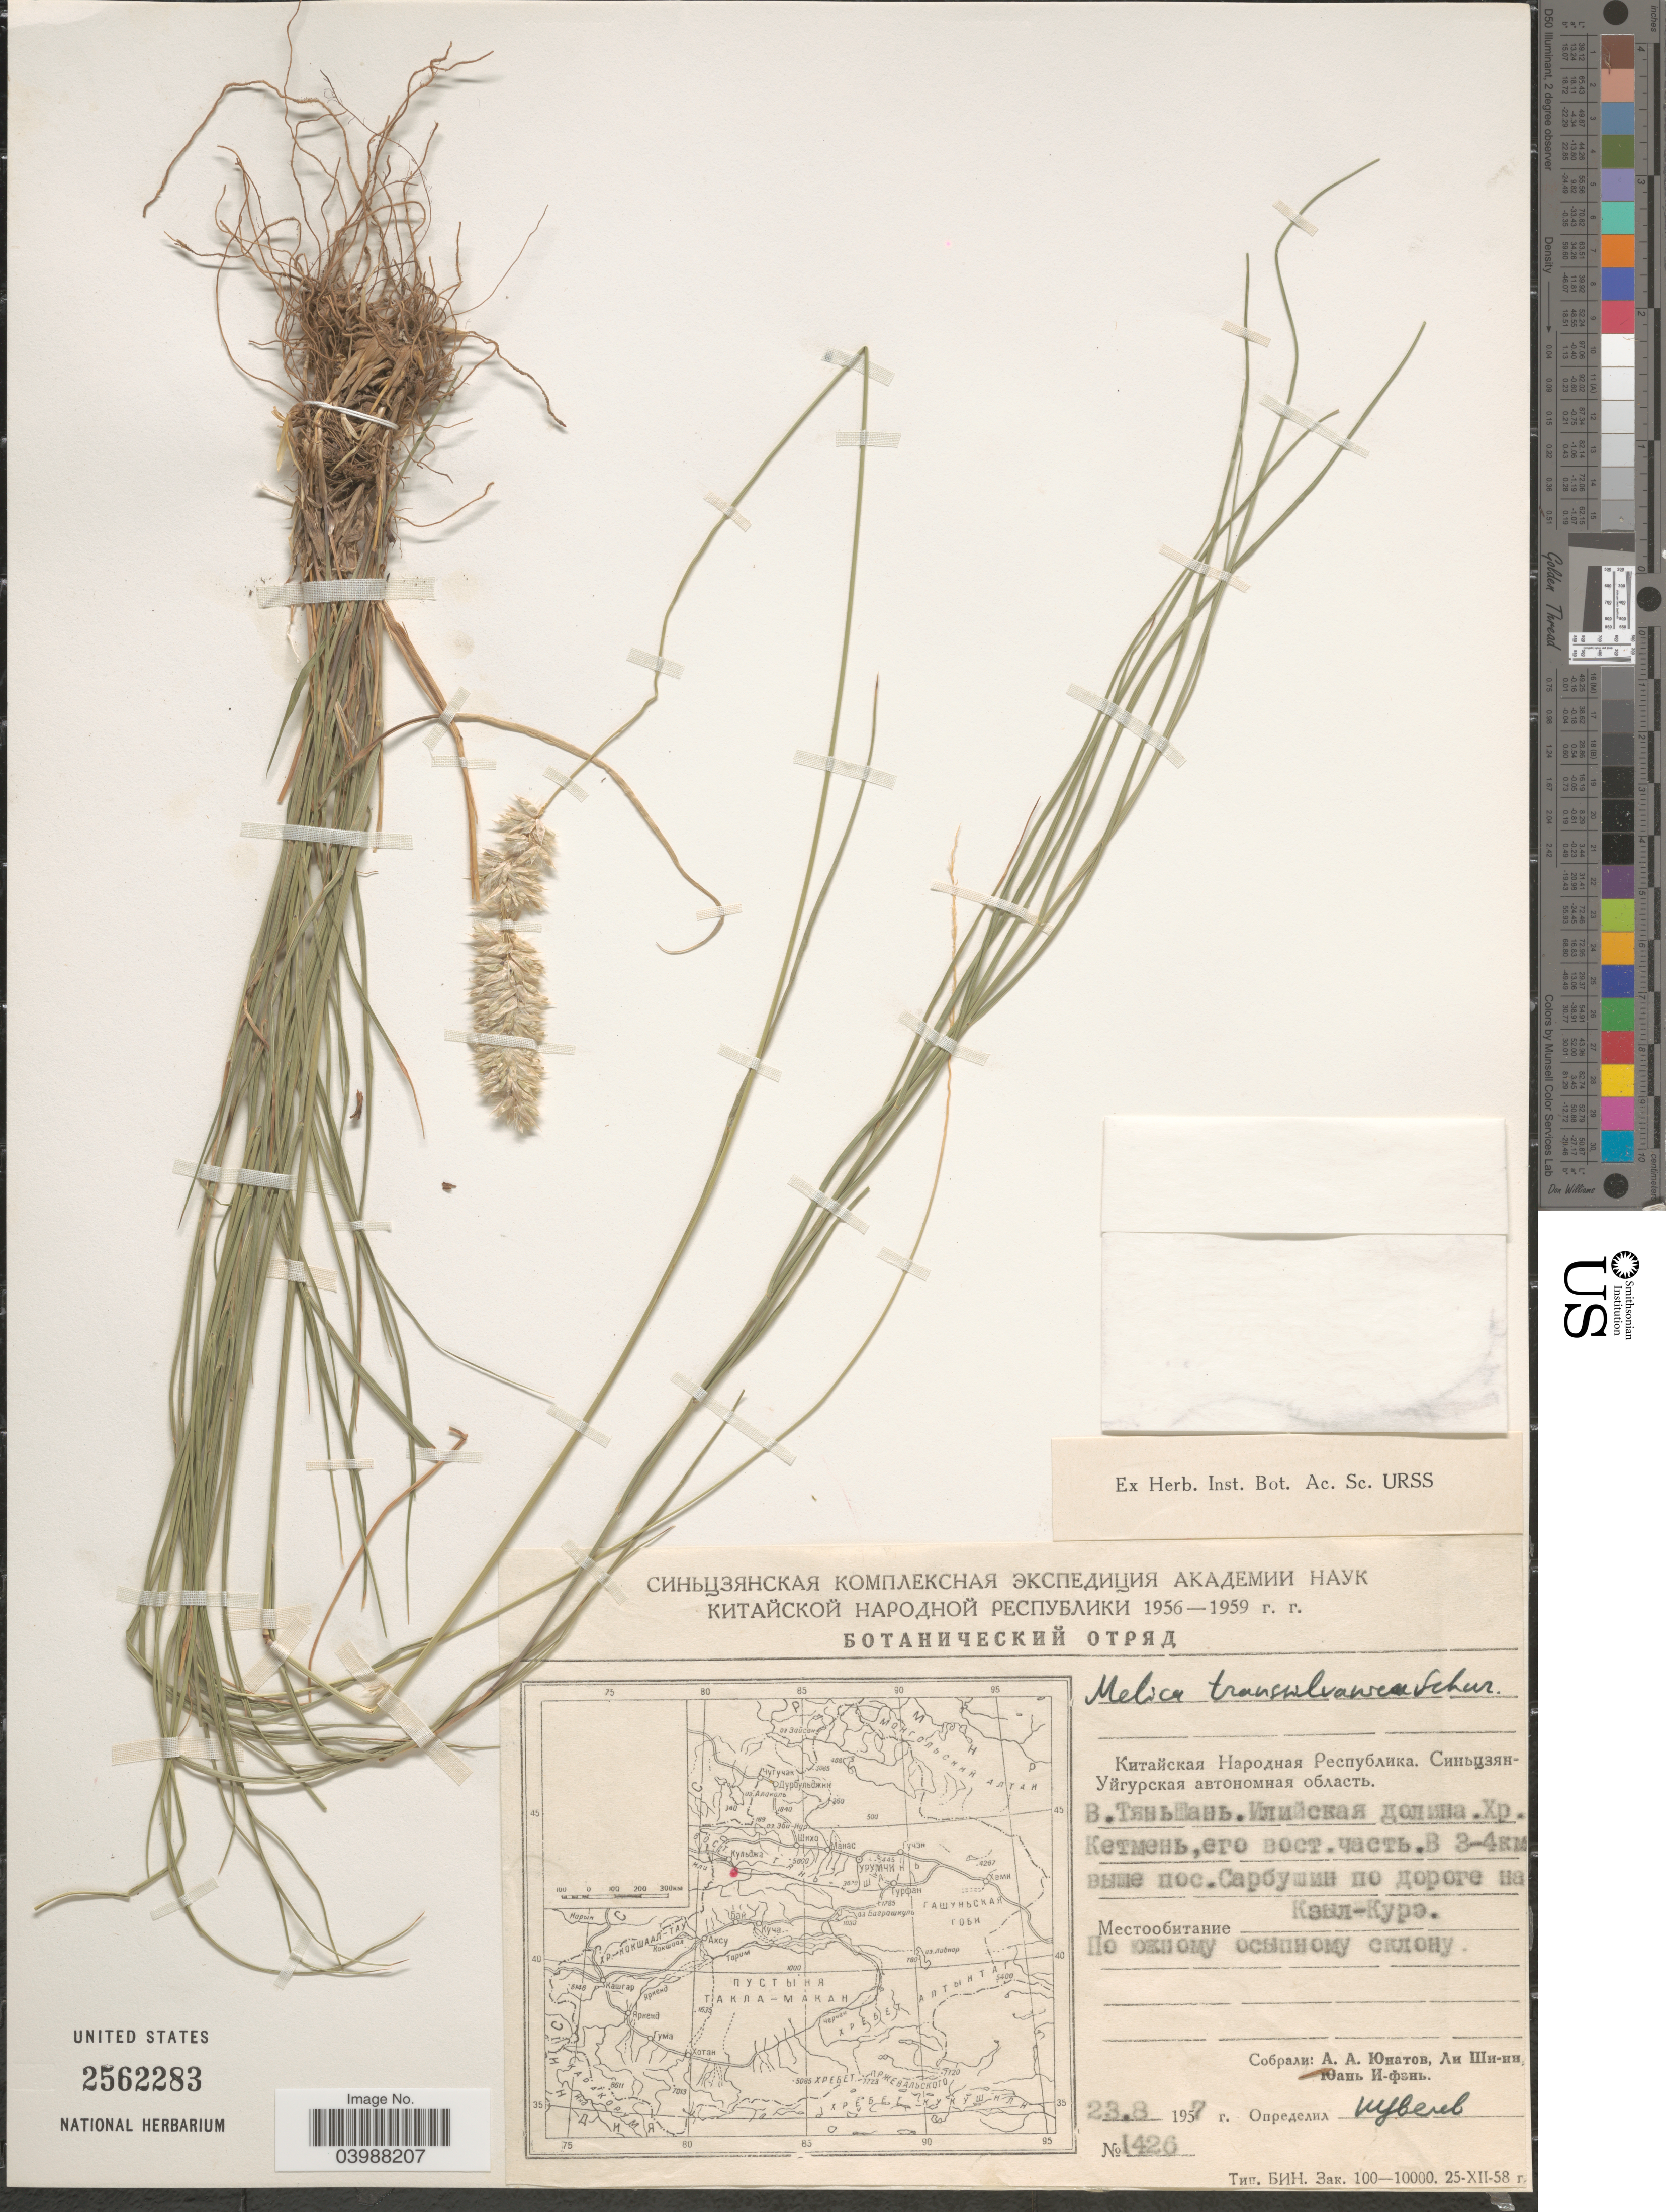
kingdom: Plantae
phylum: Tracheophyta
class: Liliopsida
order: Poales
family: Poaceae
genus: Melica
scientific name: Melica transsilvanica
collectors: A. Unatov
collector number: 1426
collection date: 1957-08-23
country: China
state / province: Xinjiang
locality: Valley of river Ili, Ketmen Range, 3-4 km from village Sarbushin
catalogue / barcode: US 2562283